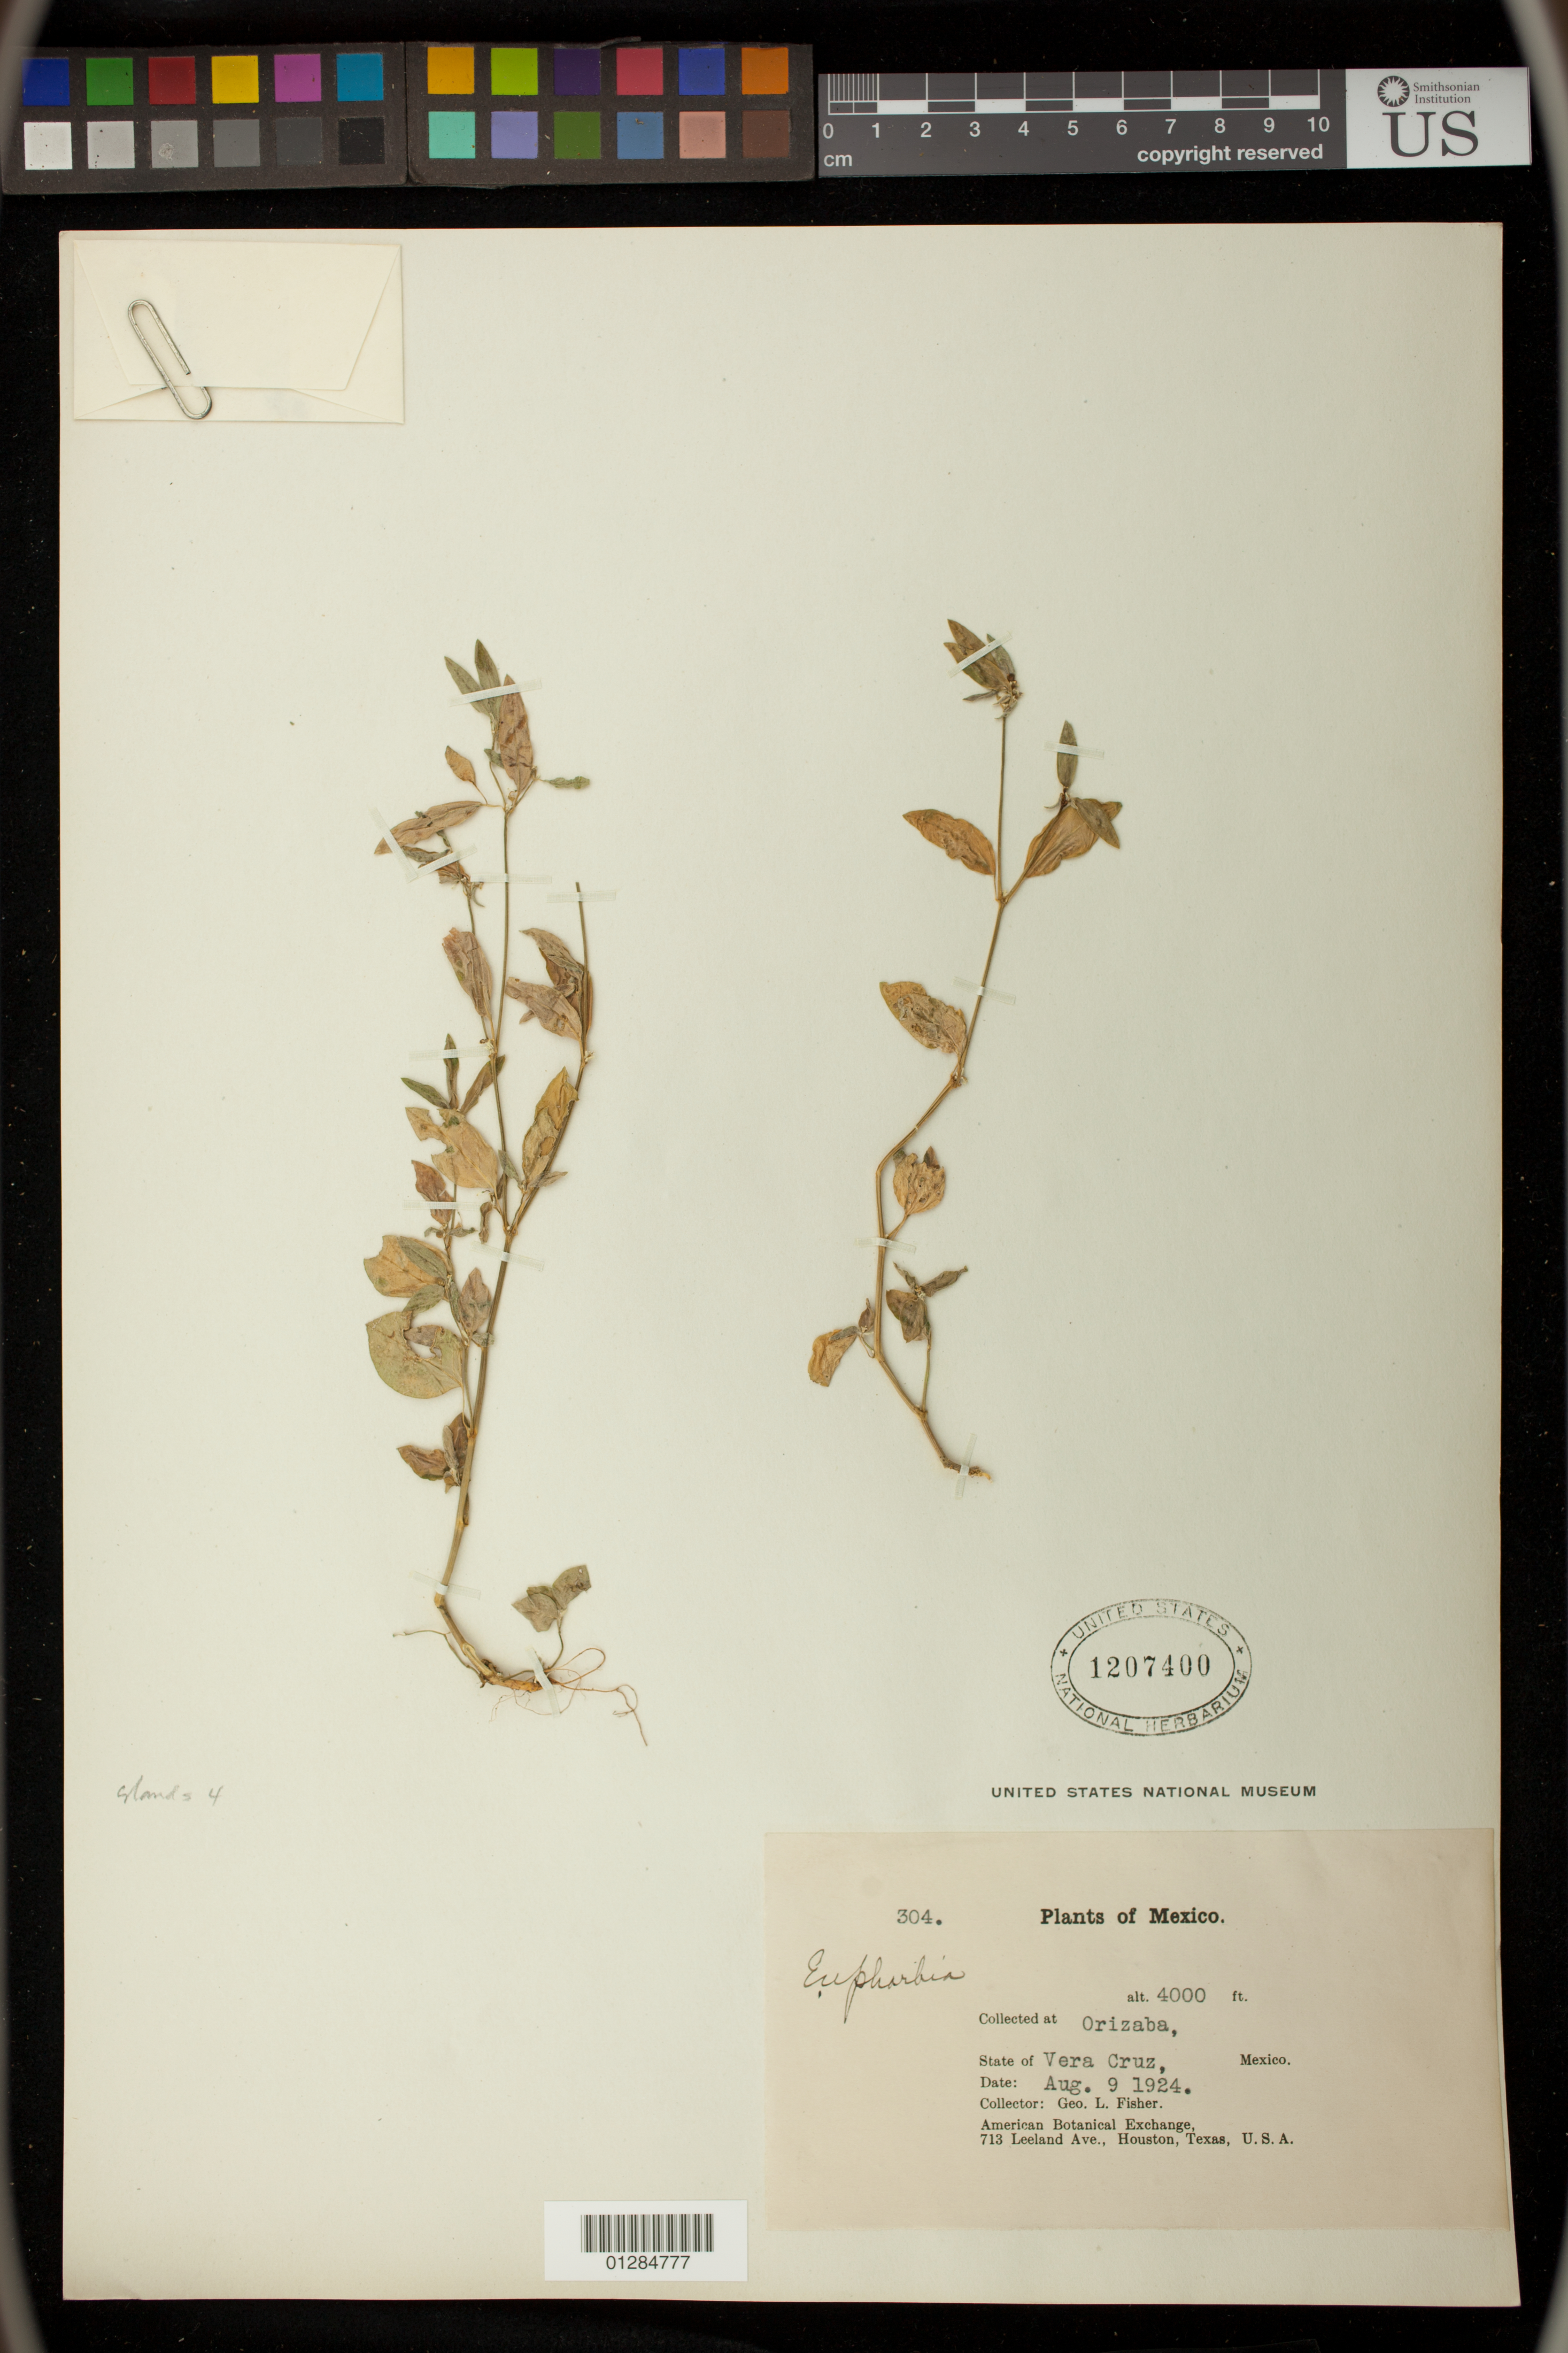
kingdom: Plantae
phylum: Tracheophyta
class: Magnoliopsida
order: Malpighiales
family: Euphorbiaceae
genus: Euphorbia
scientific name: Euphorbia sp.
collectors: G. L. Fisher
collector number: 304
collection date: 1924-08-09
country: Mexico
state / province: Veracruz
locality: Orizaba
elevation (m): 1219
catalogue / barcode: US 1207400